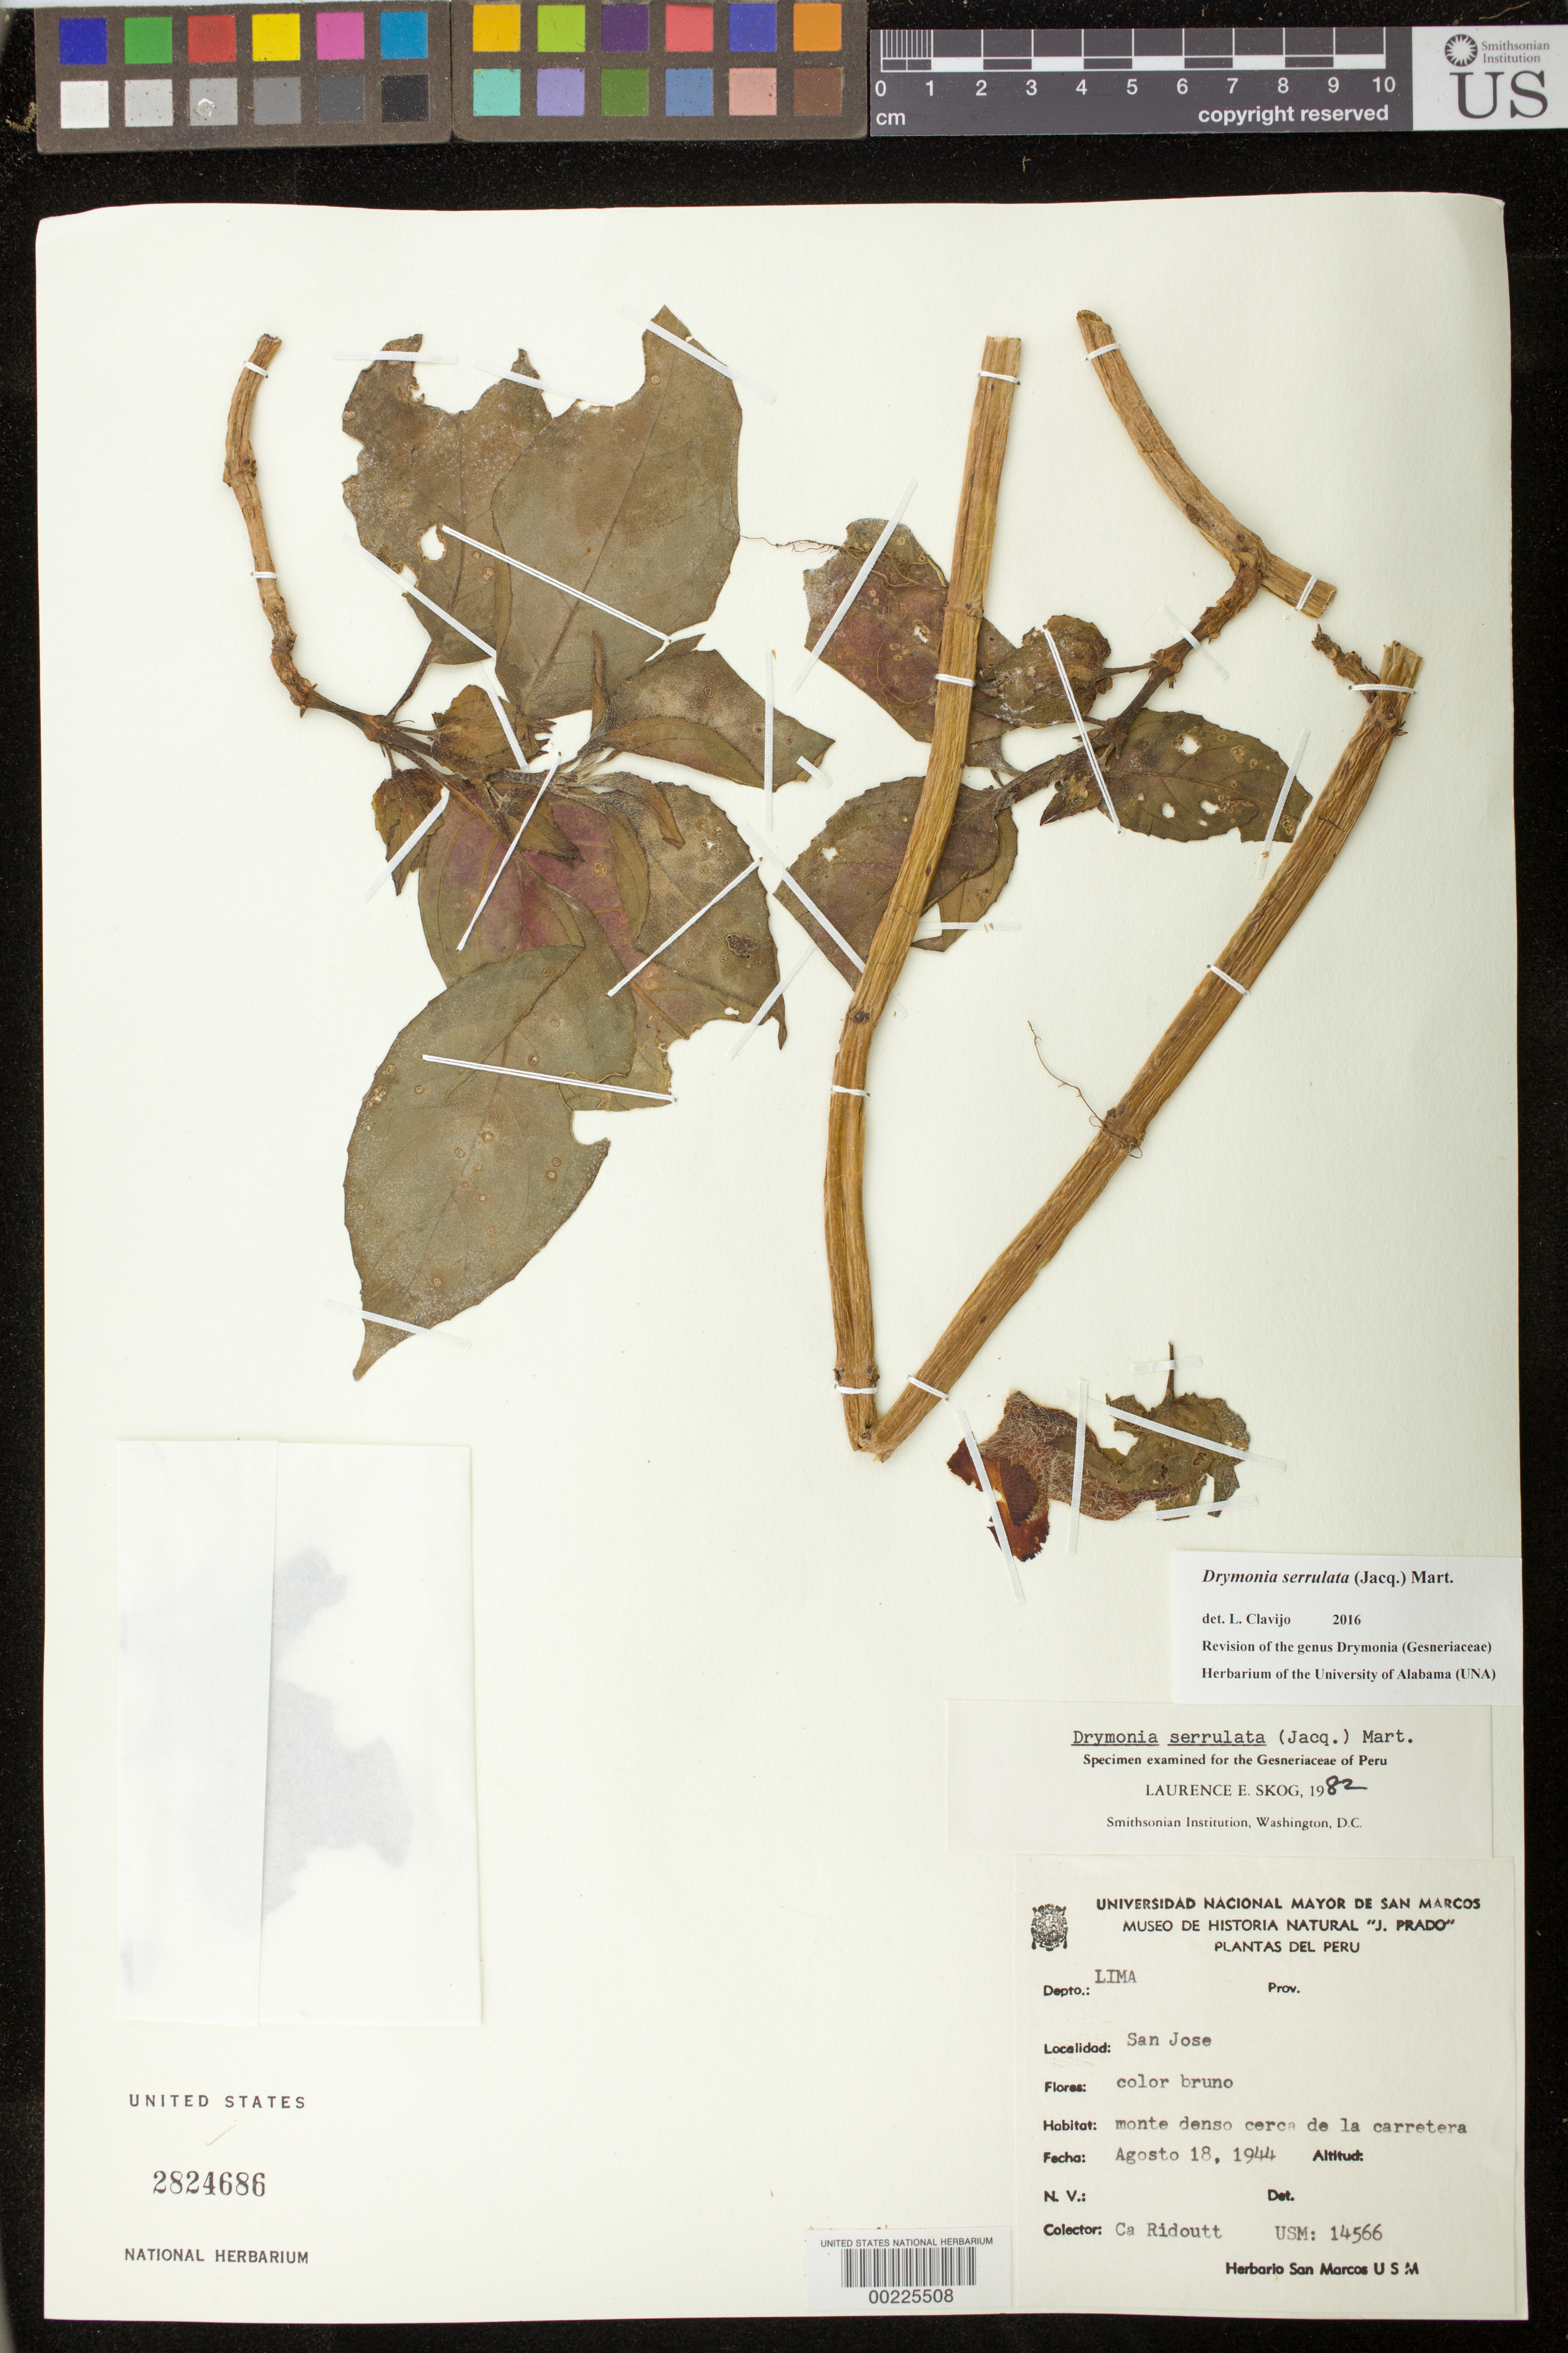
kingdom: Plantae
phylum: Tracheophyta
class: Magnoliopsida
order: Lamiales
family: Gesneriaceae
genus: Drymonia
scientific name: Drymonia serrulata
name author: (Jacq.) Mart.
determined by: Clark, J. L., (SEL), The Marie Selby Botanical Garden (UNITED STATES)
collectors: C. Ridoutt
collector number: USM 14566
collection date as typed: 18 Aug 1944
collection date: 1944-08-18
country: Peru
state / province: Lima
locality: San Jose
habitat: Dense forest near the highway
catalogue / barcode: US 2824686